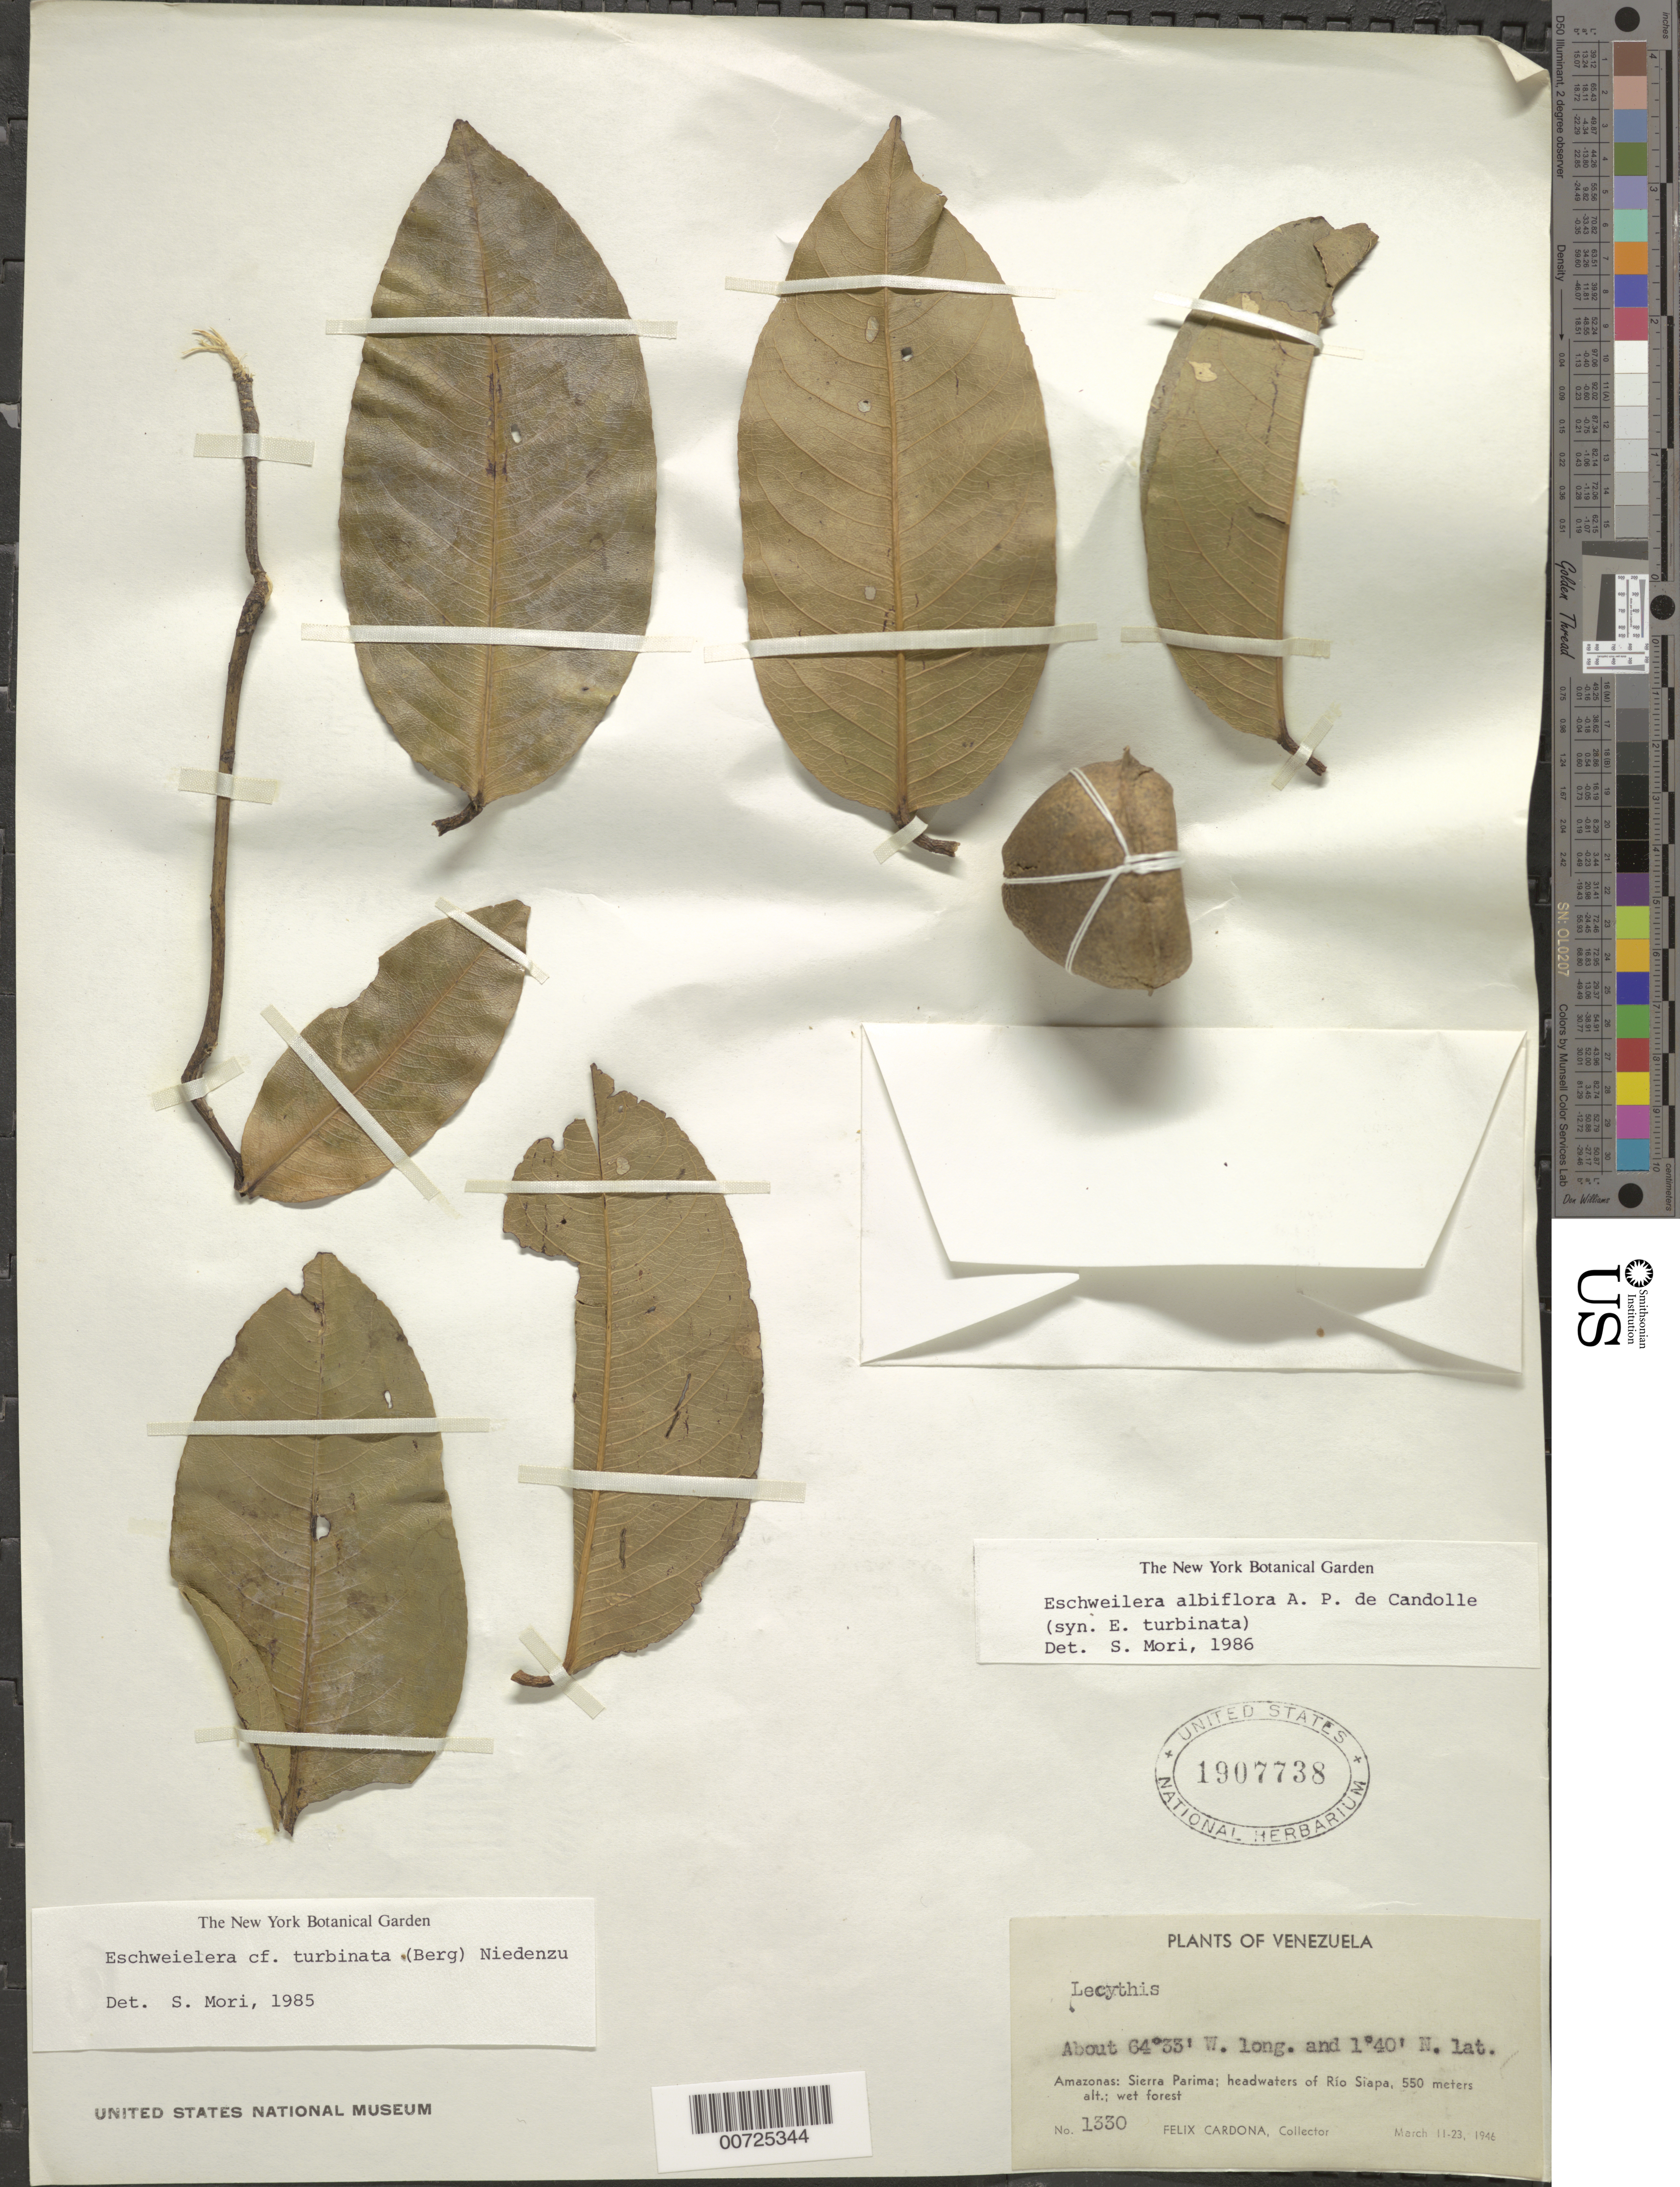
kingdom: Plantae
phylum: Tracheophyta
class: Magnoliopsida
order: Ericales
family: Lecythidaceae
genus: Eschweilera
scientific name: Eschweilera albiflora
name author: (DC.) Miers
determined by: Mori, Scott A.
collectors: F. Cardona Puig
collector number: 1330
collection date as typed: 11-Mar-46 to 23-Mar-46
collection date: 1946-03-11/1946-03-23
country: Venezuela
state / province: Amazonas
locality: Sierra Parima, headwaters of Río Siapa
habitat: Wet forest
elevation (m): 550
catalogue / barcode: US 1907738